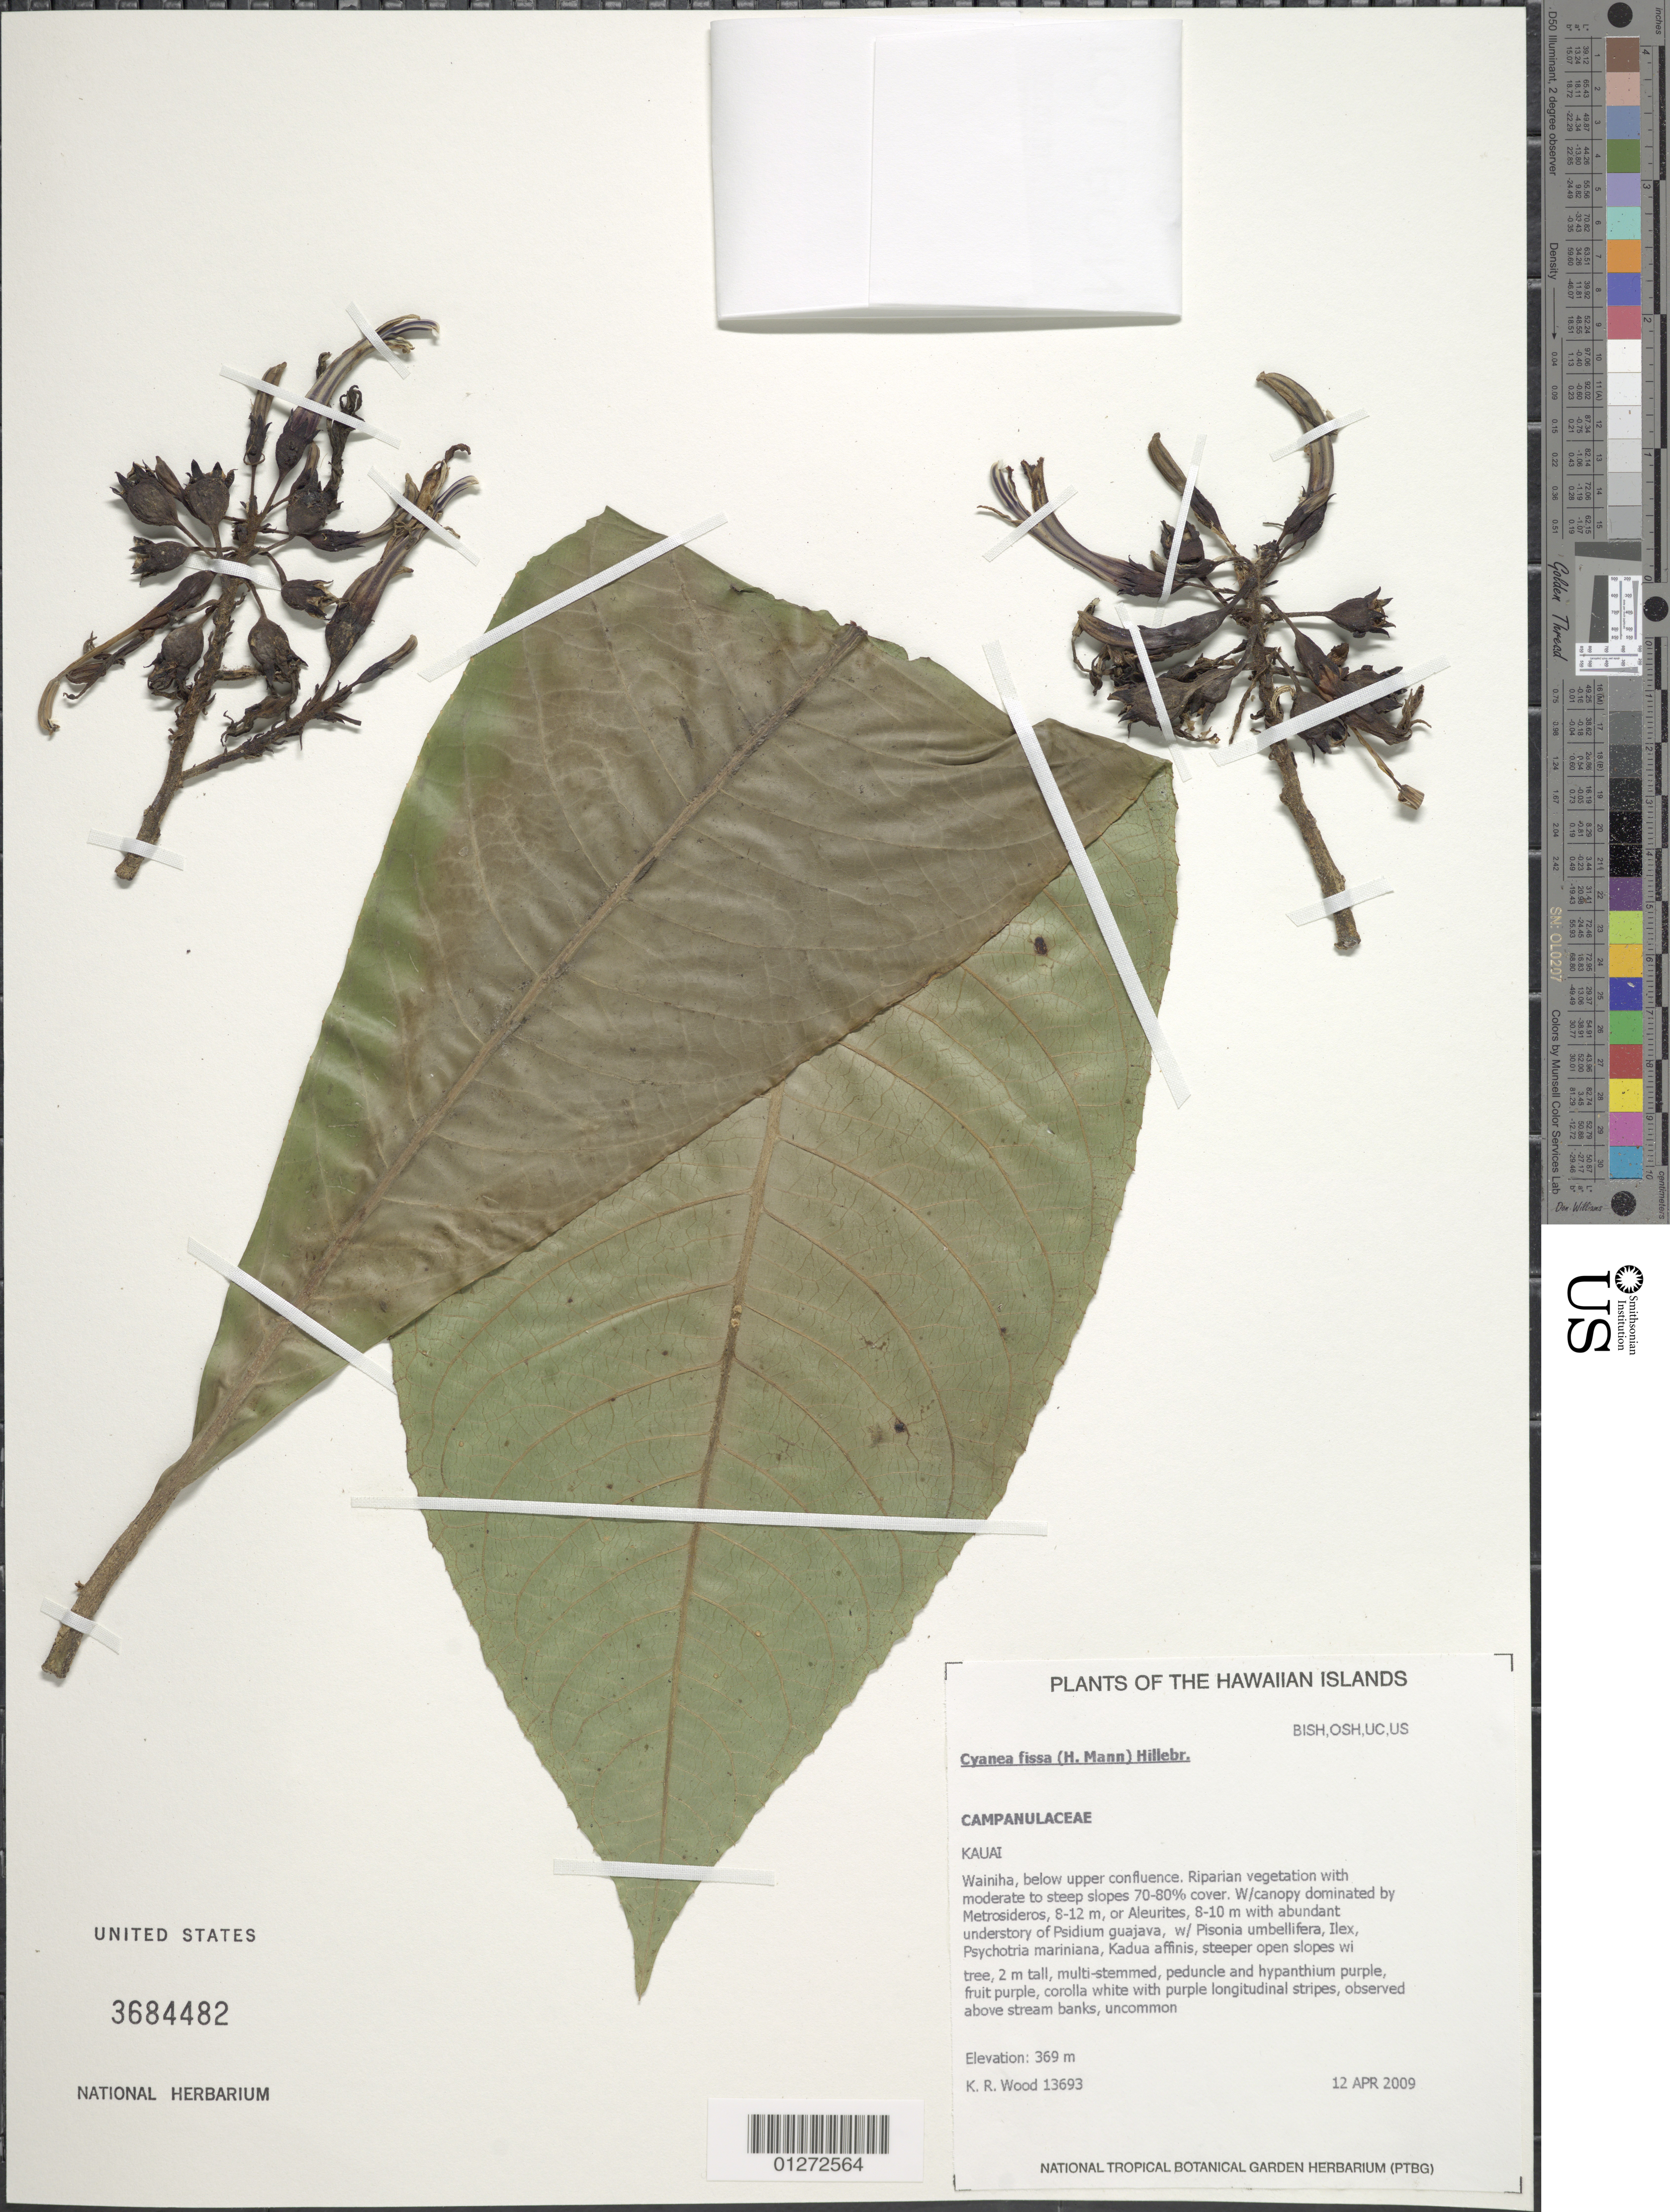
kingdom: Plantae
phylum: Tracheophyta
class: Magnoliopsida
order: Asterales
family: Campanulaceae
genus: Cyanea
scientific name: Cyanea fissa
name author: (H. Mann) Hillebr.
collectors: K. R. Wood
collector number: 13693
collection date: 2009-04-12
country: United States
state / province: Hawaii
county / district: Kauai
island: Kaua'i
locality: Wainiha, below upper confluence.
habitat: Riparian vegetation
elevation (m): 369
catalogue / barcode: US 3684482